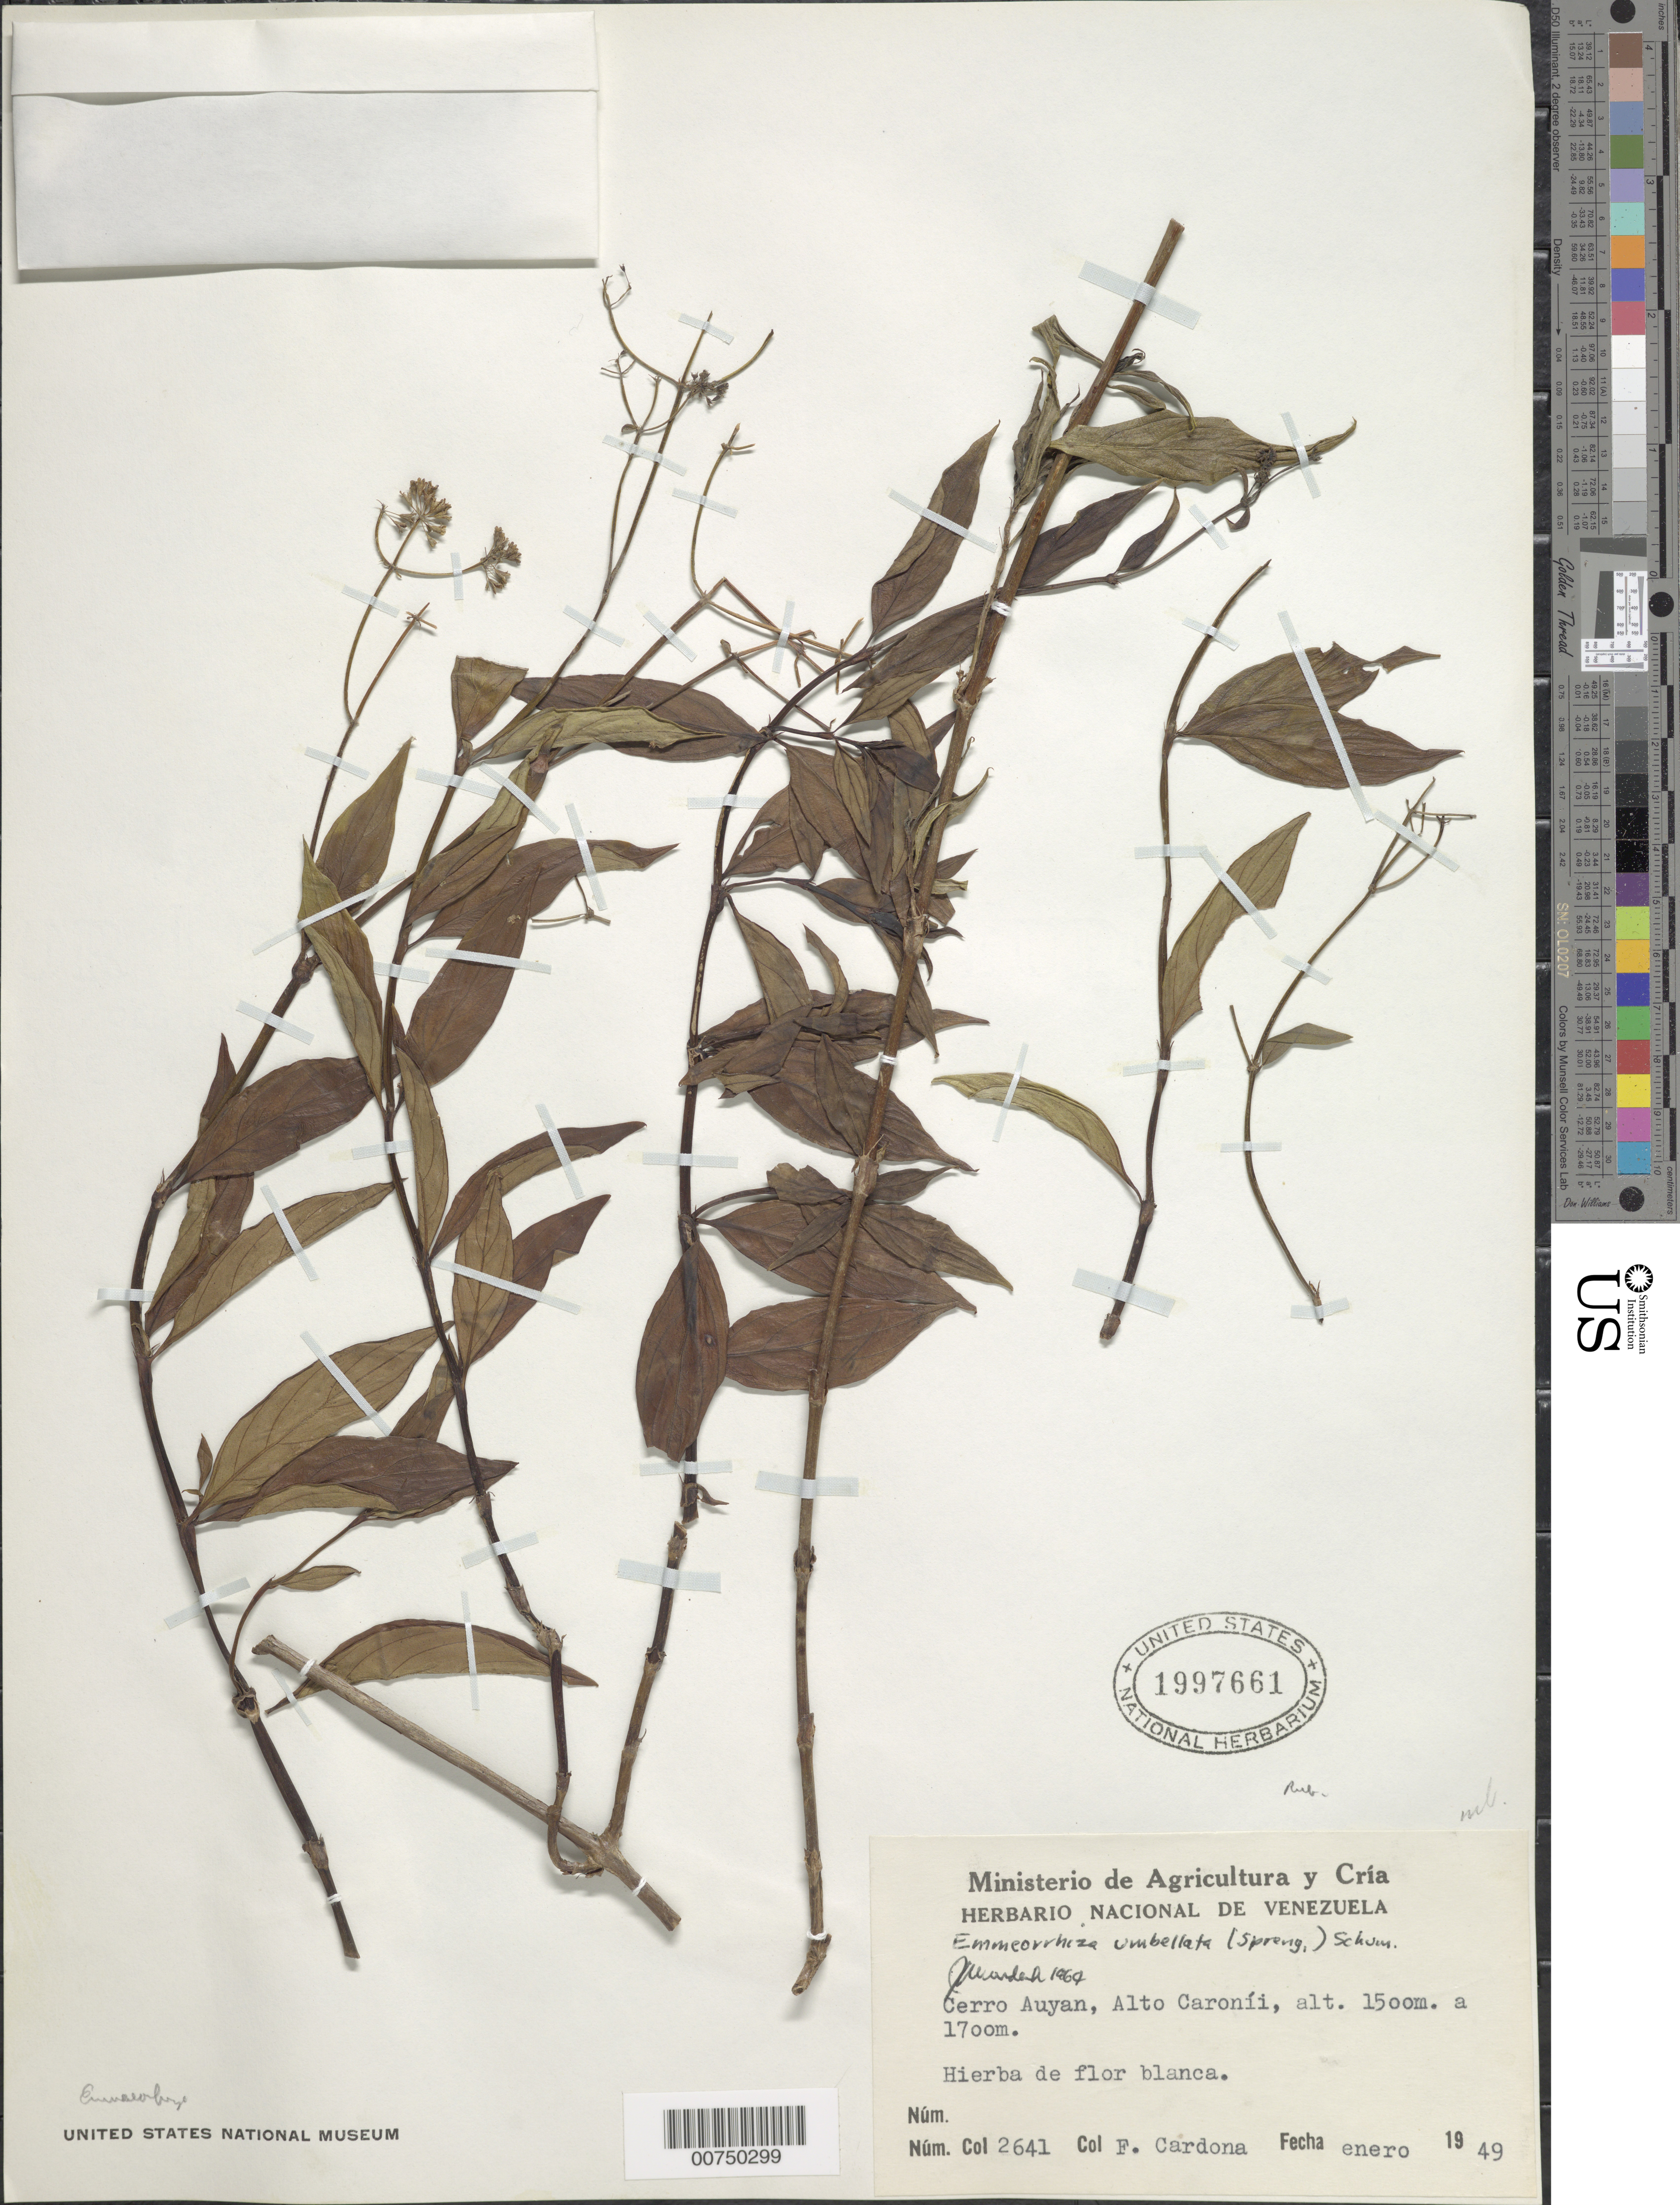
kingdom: Plantae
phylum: Tracheophyta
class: Magnoliopsida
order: Gentianales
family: Rubiaceae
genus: Emmeorhiza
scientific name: Emmeorhiza umbellata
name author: (Spreng.) K. Schum.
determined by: Wurdack, John J., (US), US (UNITED STATES)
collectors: F. Cardona Puig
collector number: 2641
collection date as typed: Jan-49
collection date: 1949-01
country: Venezuela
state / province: Bolívar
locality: Cerro Auyantepuí, Alto Río Caroní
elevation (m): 1500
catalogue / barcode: US 1997661